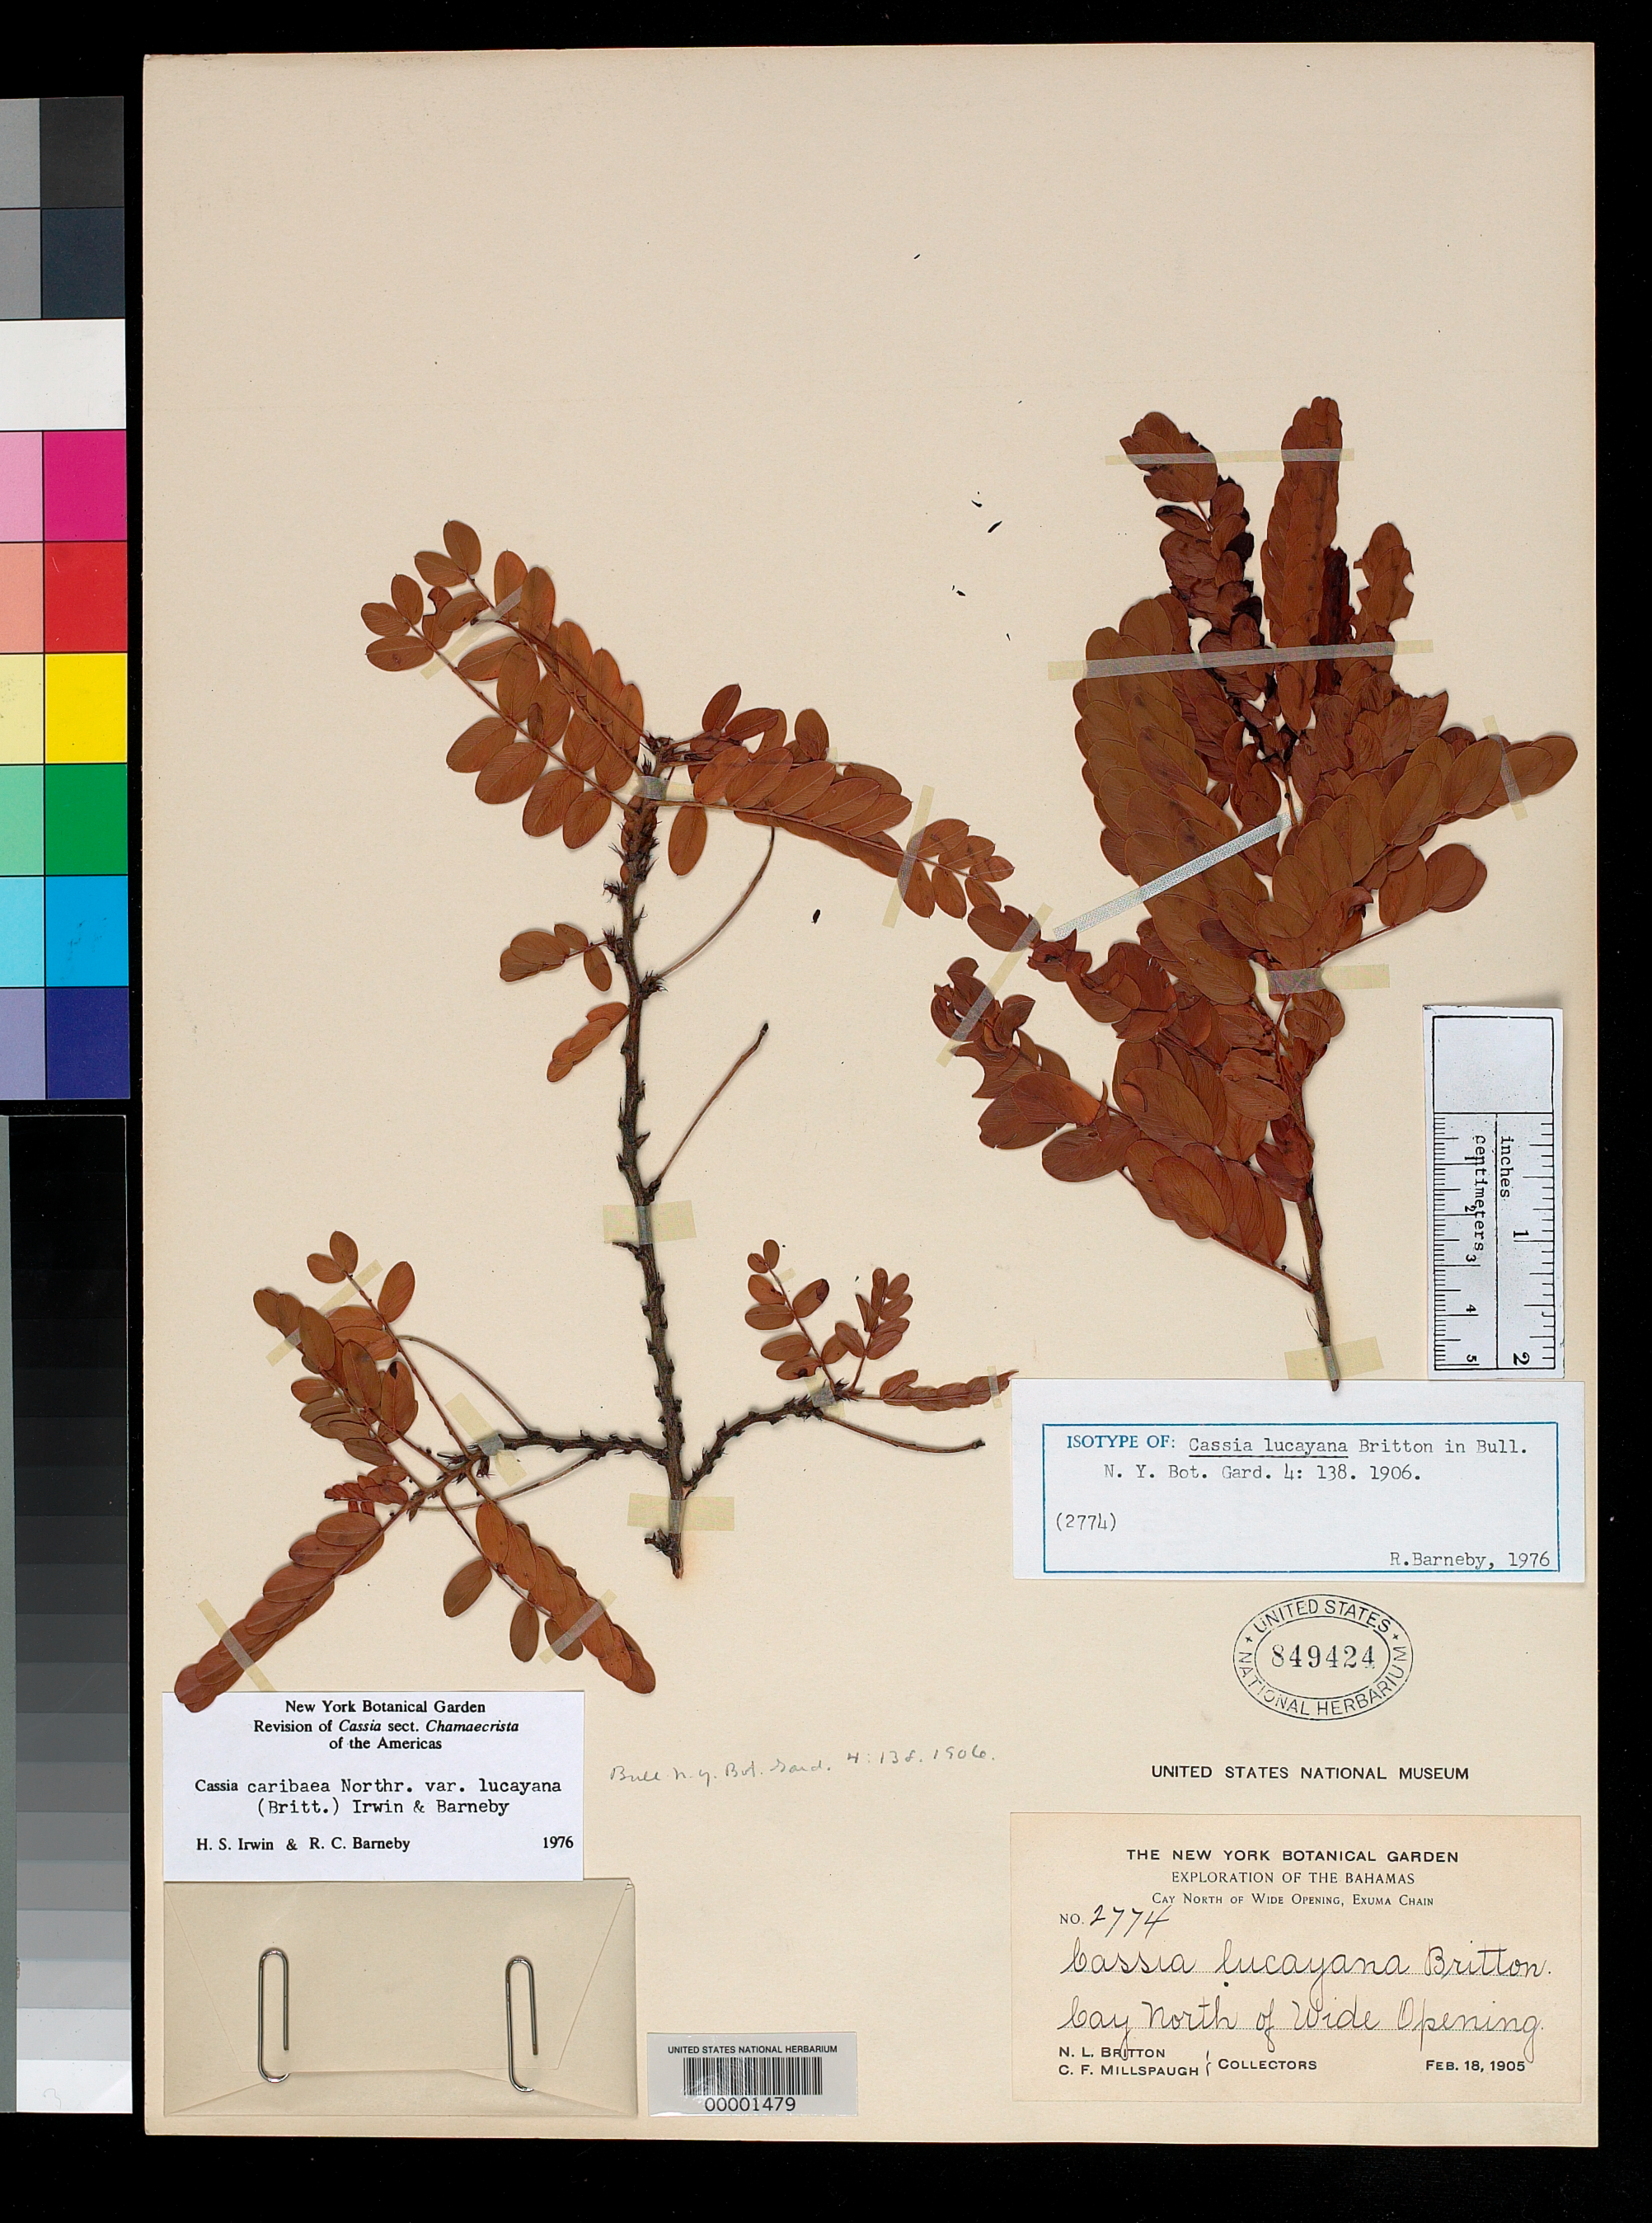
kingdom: Plantae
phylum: Tracheophyta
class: Magnoliopsida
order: Fabales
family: Fabaceae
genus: Cassia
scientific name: Cassia lucayana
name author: Britton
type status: Isotype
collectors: N. Britton & C. F. Millspaugh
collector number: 2774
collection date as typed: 18 Feb 1905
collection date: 1905-02-18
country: Bahamas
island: Great Exuma Island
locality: Exuma Cays, cay N of Wide Opening.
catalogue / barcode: US 849424